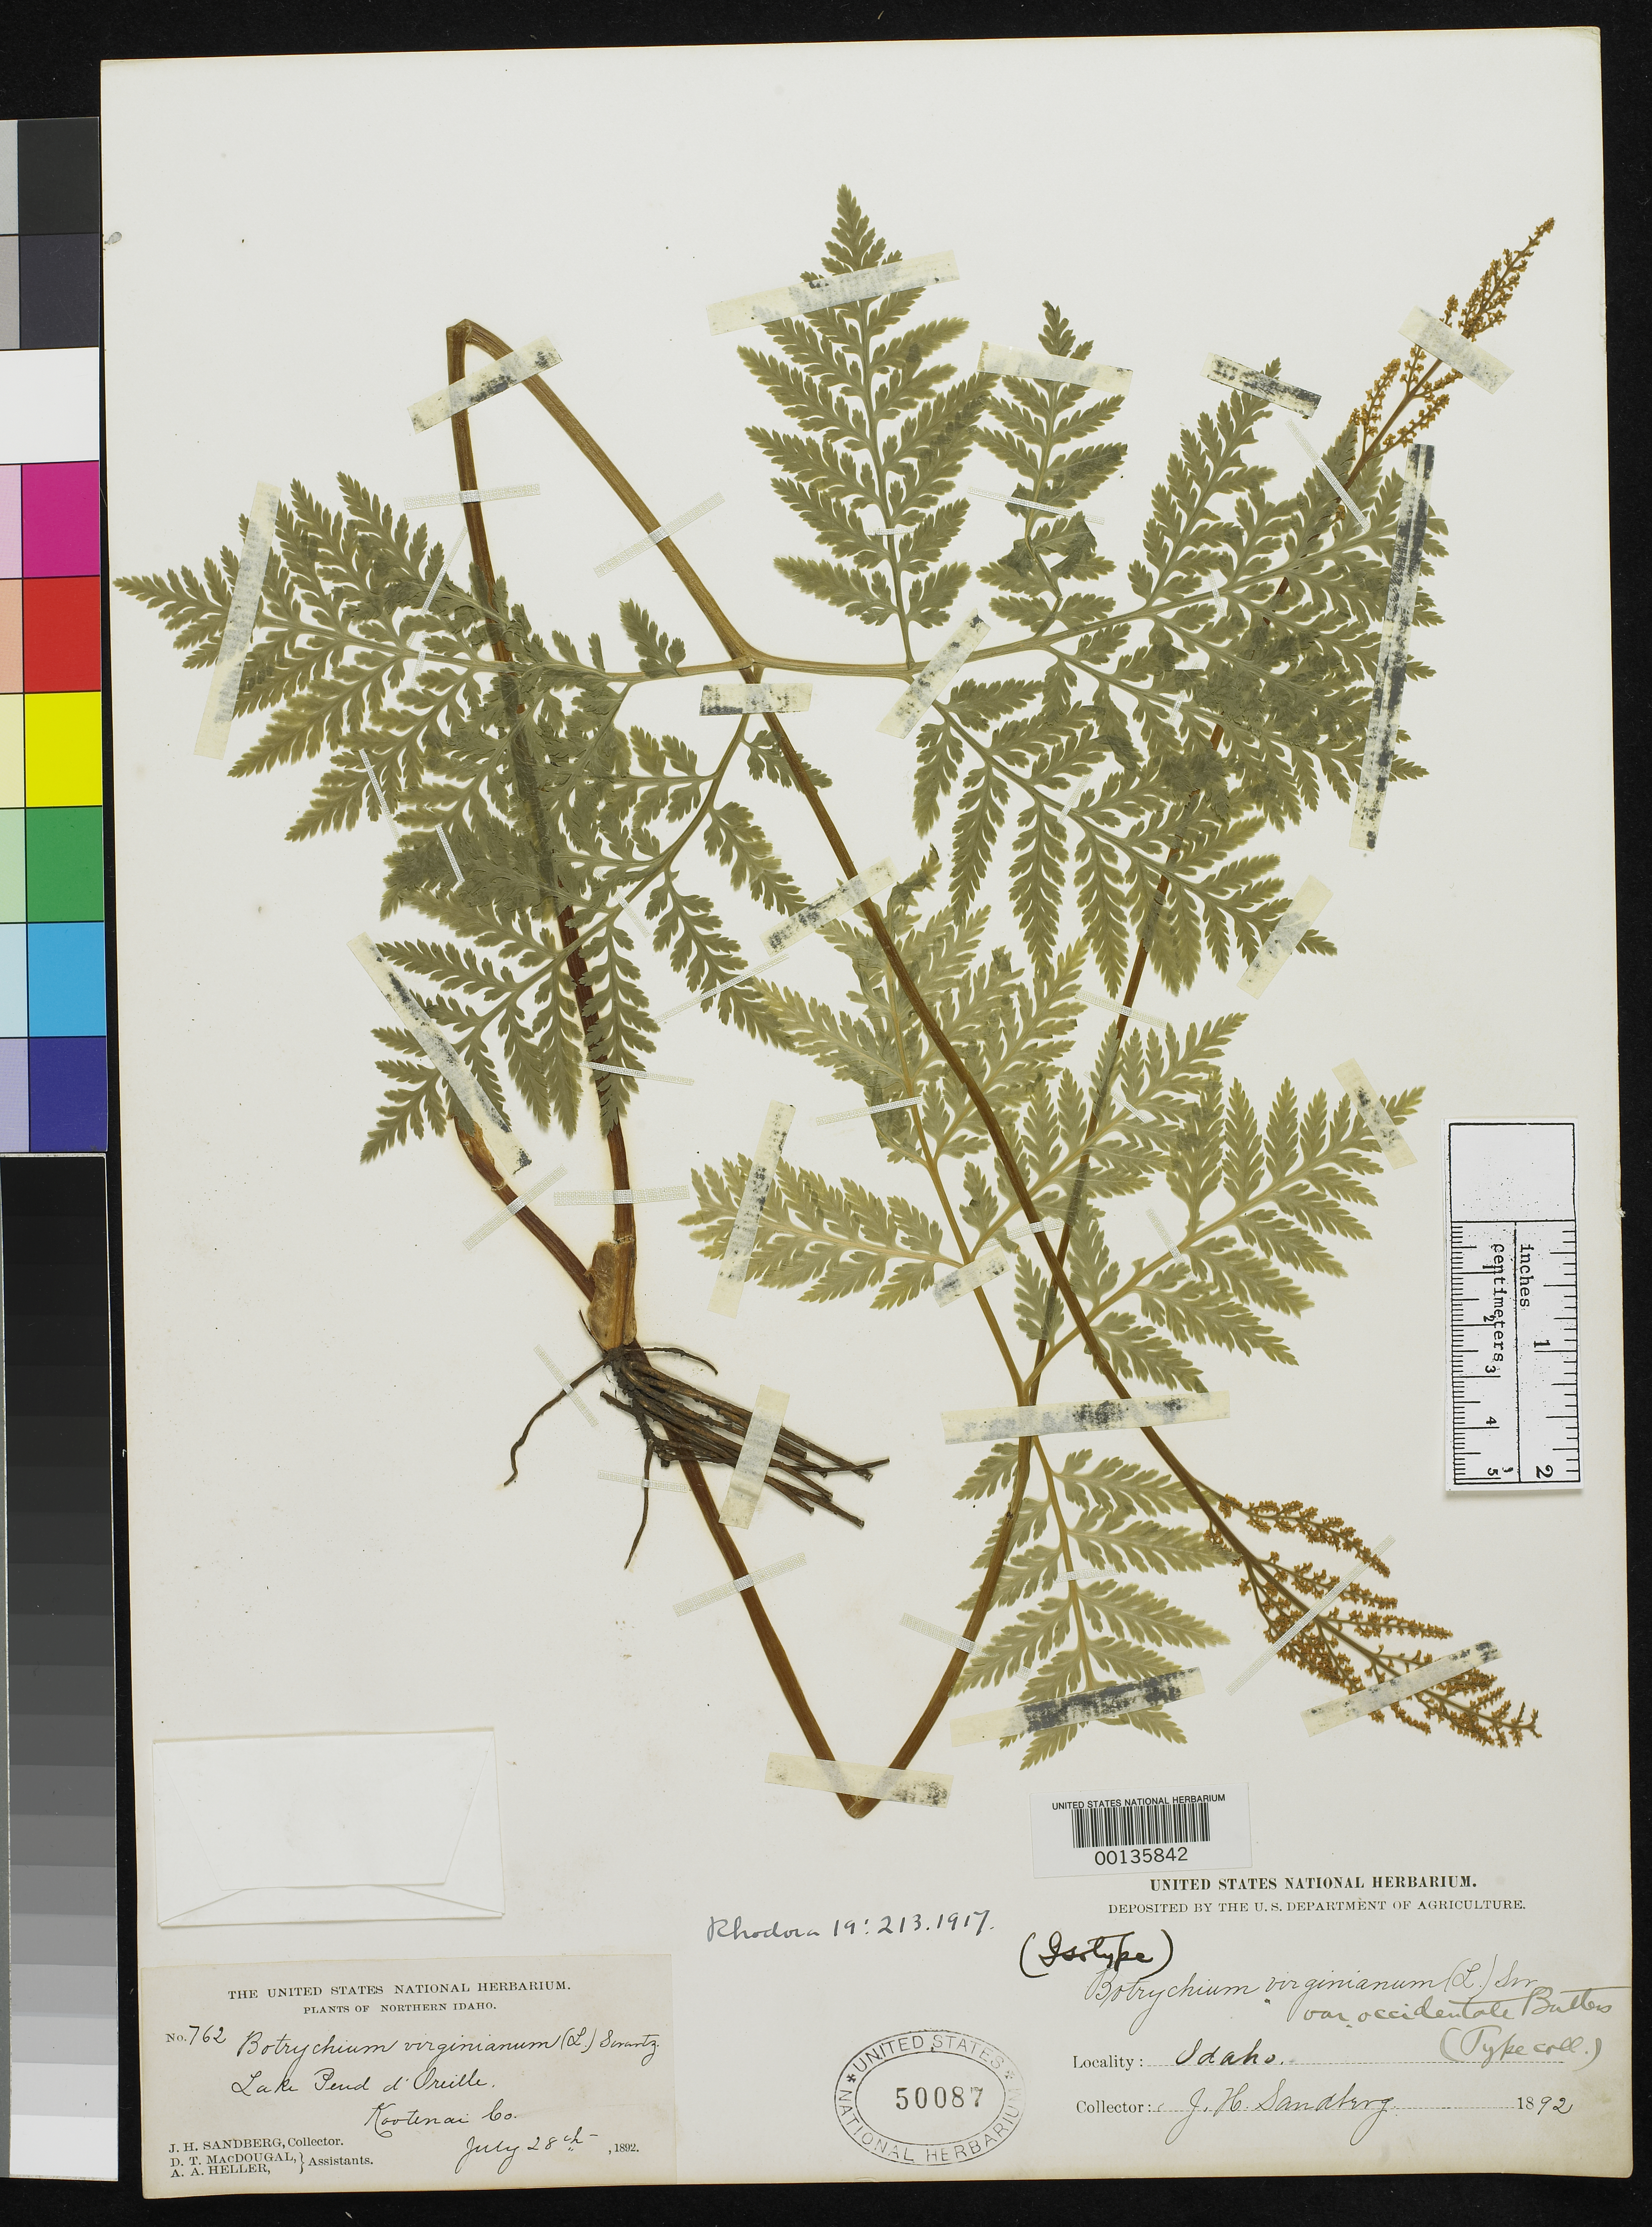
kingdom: Plantae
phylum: Tracheophyta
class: Polypodiopsida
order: Ophioglossales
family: Ophioglossaceae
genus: Botrychium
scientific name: Botrychium virginianum var. occidentale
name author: Butters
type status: Type Collection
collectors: J. H. Sandberg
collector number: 762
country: United States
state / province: Idaho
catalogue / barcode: US 50087